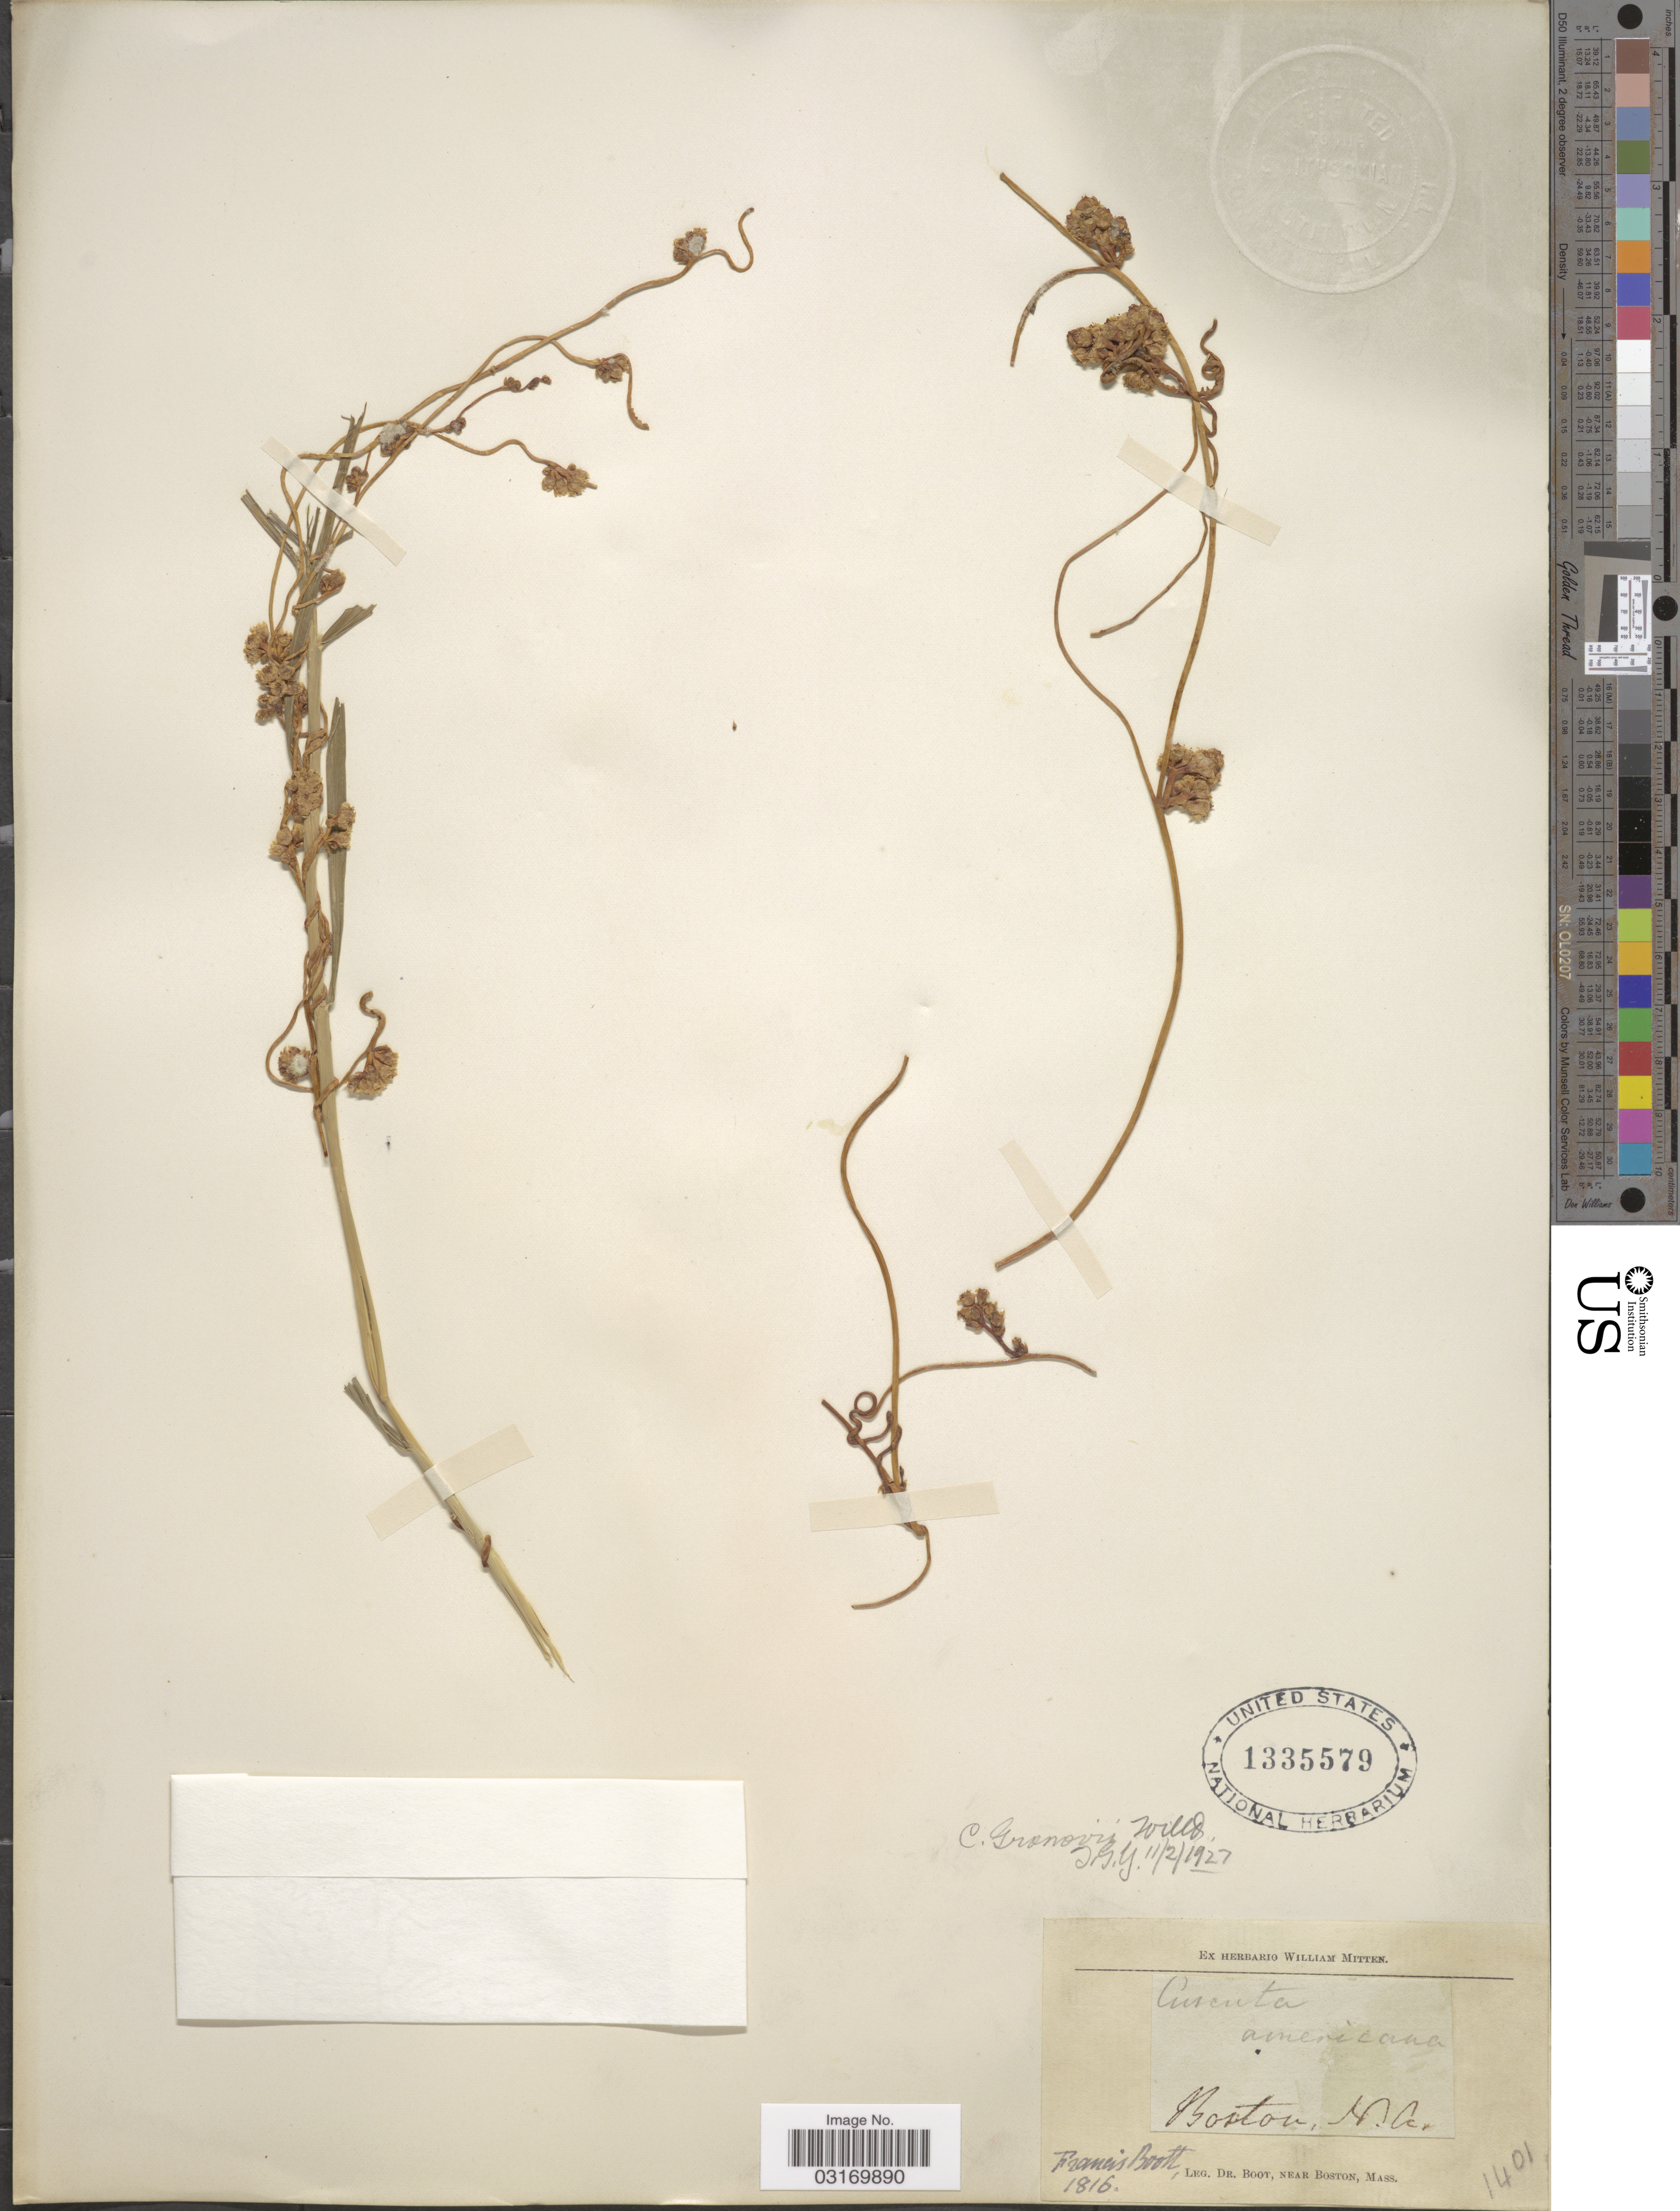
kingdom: Plantae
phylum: Tracheophyta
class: Magnoliopsida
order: Solanales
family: Convolvulaceae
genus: Cuscuta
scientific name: Cuscuta gronovii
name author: Willd. ex Schult.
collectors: F. M. B. Boott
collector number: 1401?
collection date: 1816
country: United States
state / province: Massachusetts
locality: Boston. M.A.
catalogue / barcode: US 1335579